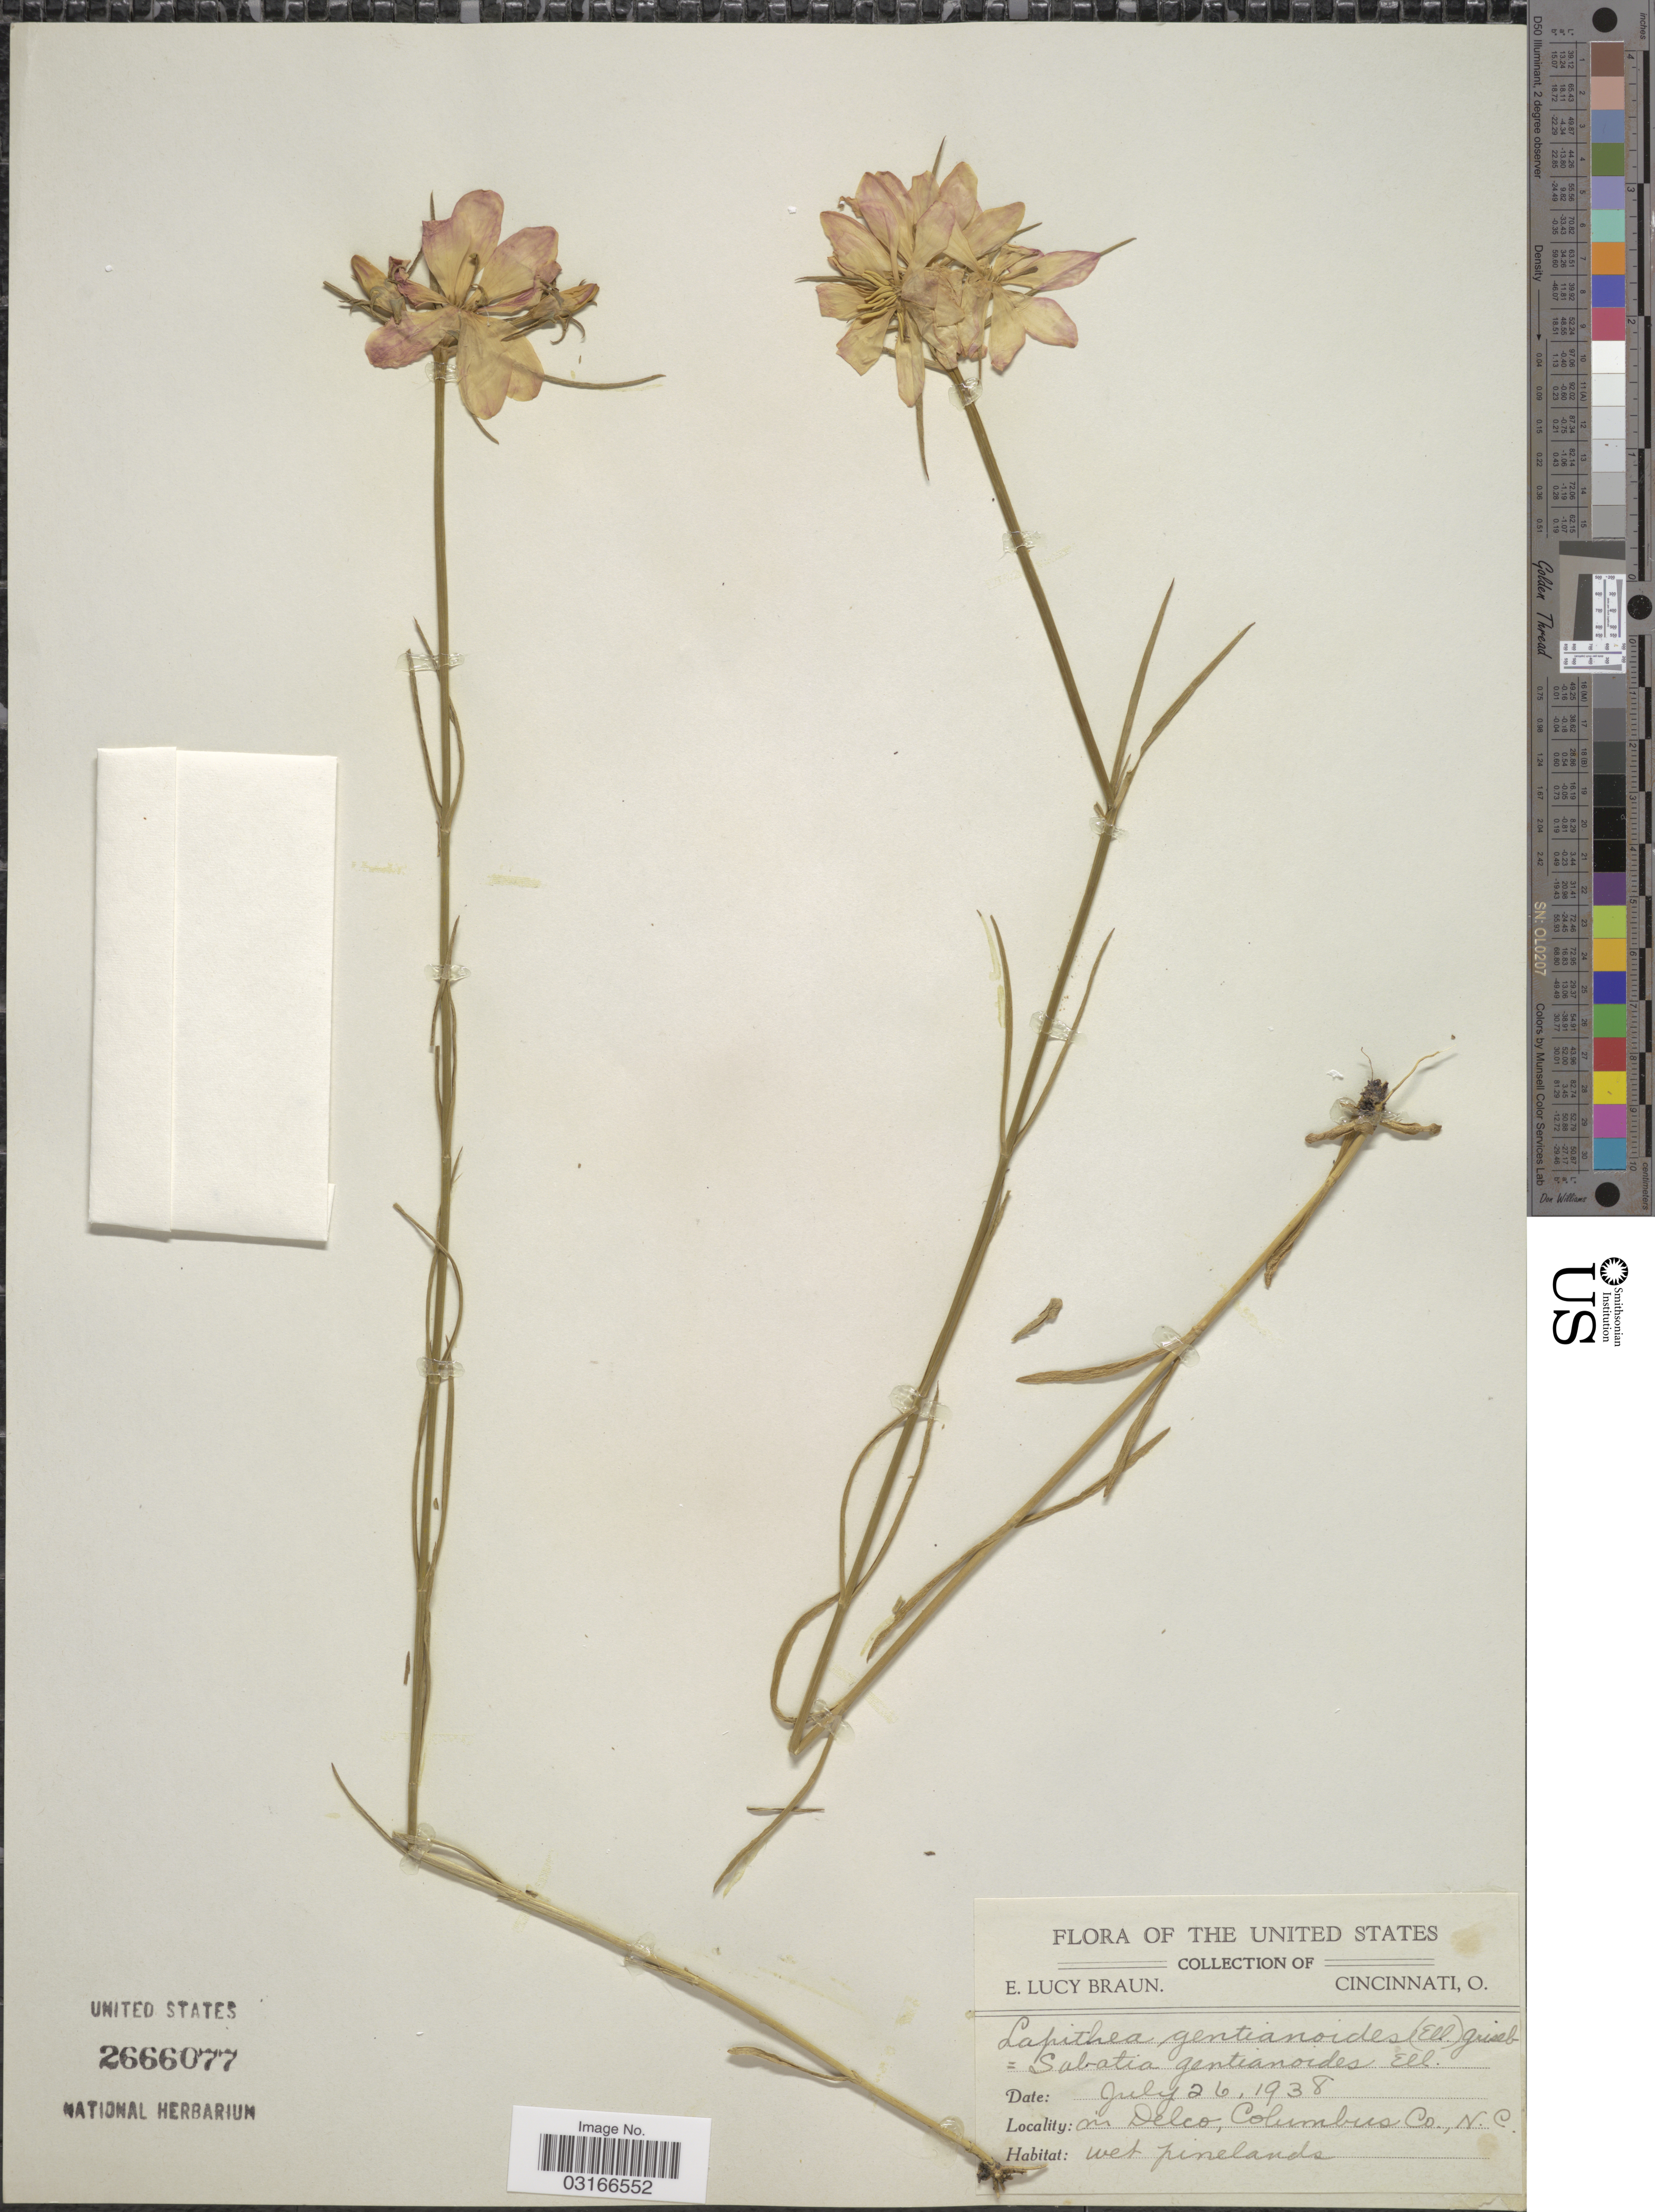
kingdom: Plantae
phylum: Tracheophyta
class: Magnoliopsida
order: Gentianales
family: Gentianaceae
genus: Sabatia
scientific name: Sabatia gentianoides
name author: Elliott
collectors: E. Braun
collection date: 1938-07-26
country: United States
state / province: North Carolina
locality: On Delco, Columbus Co., N.C.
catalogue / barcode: US 2666077